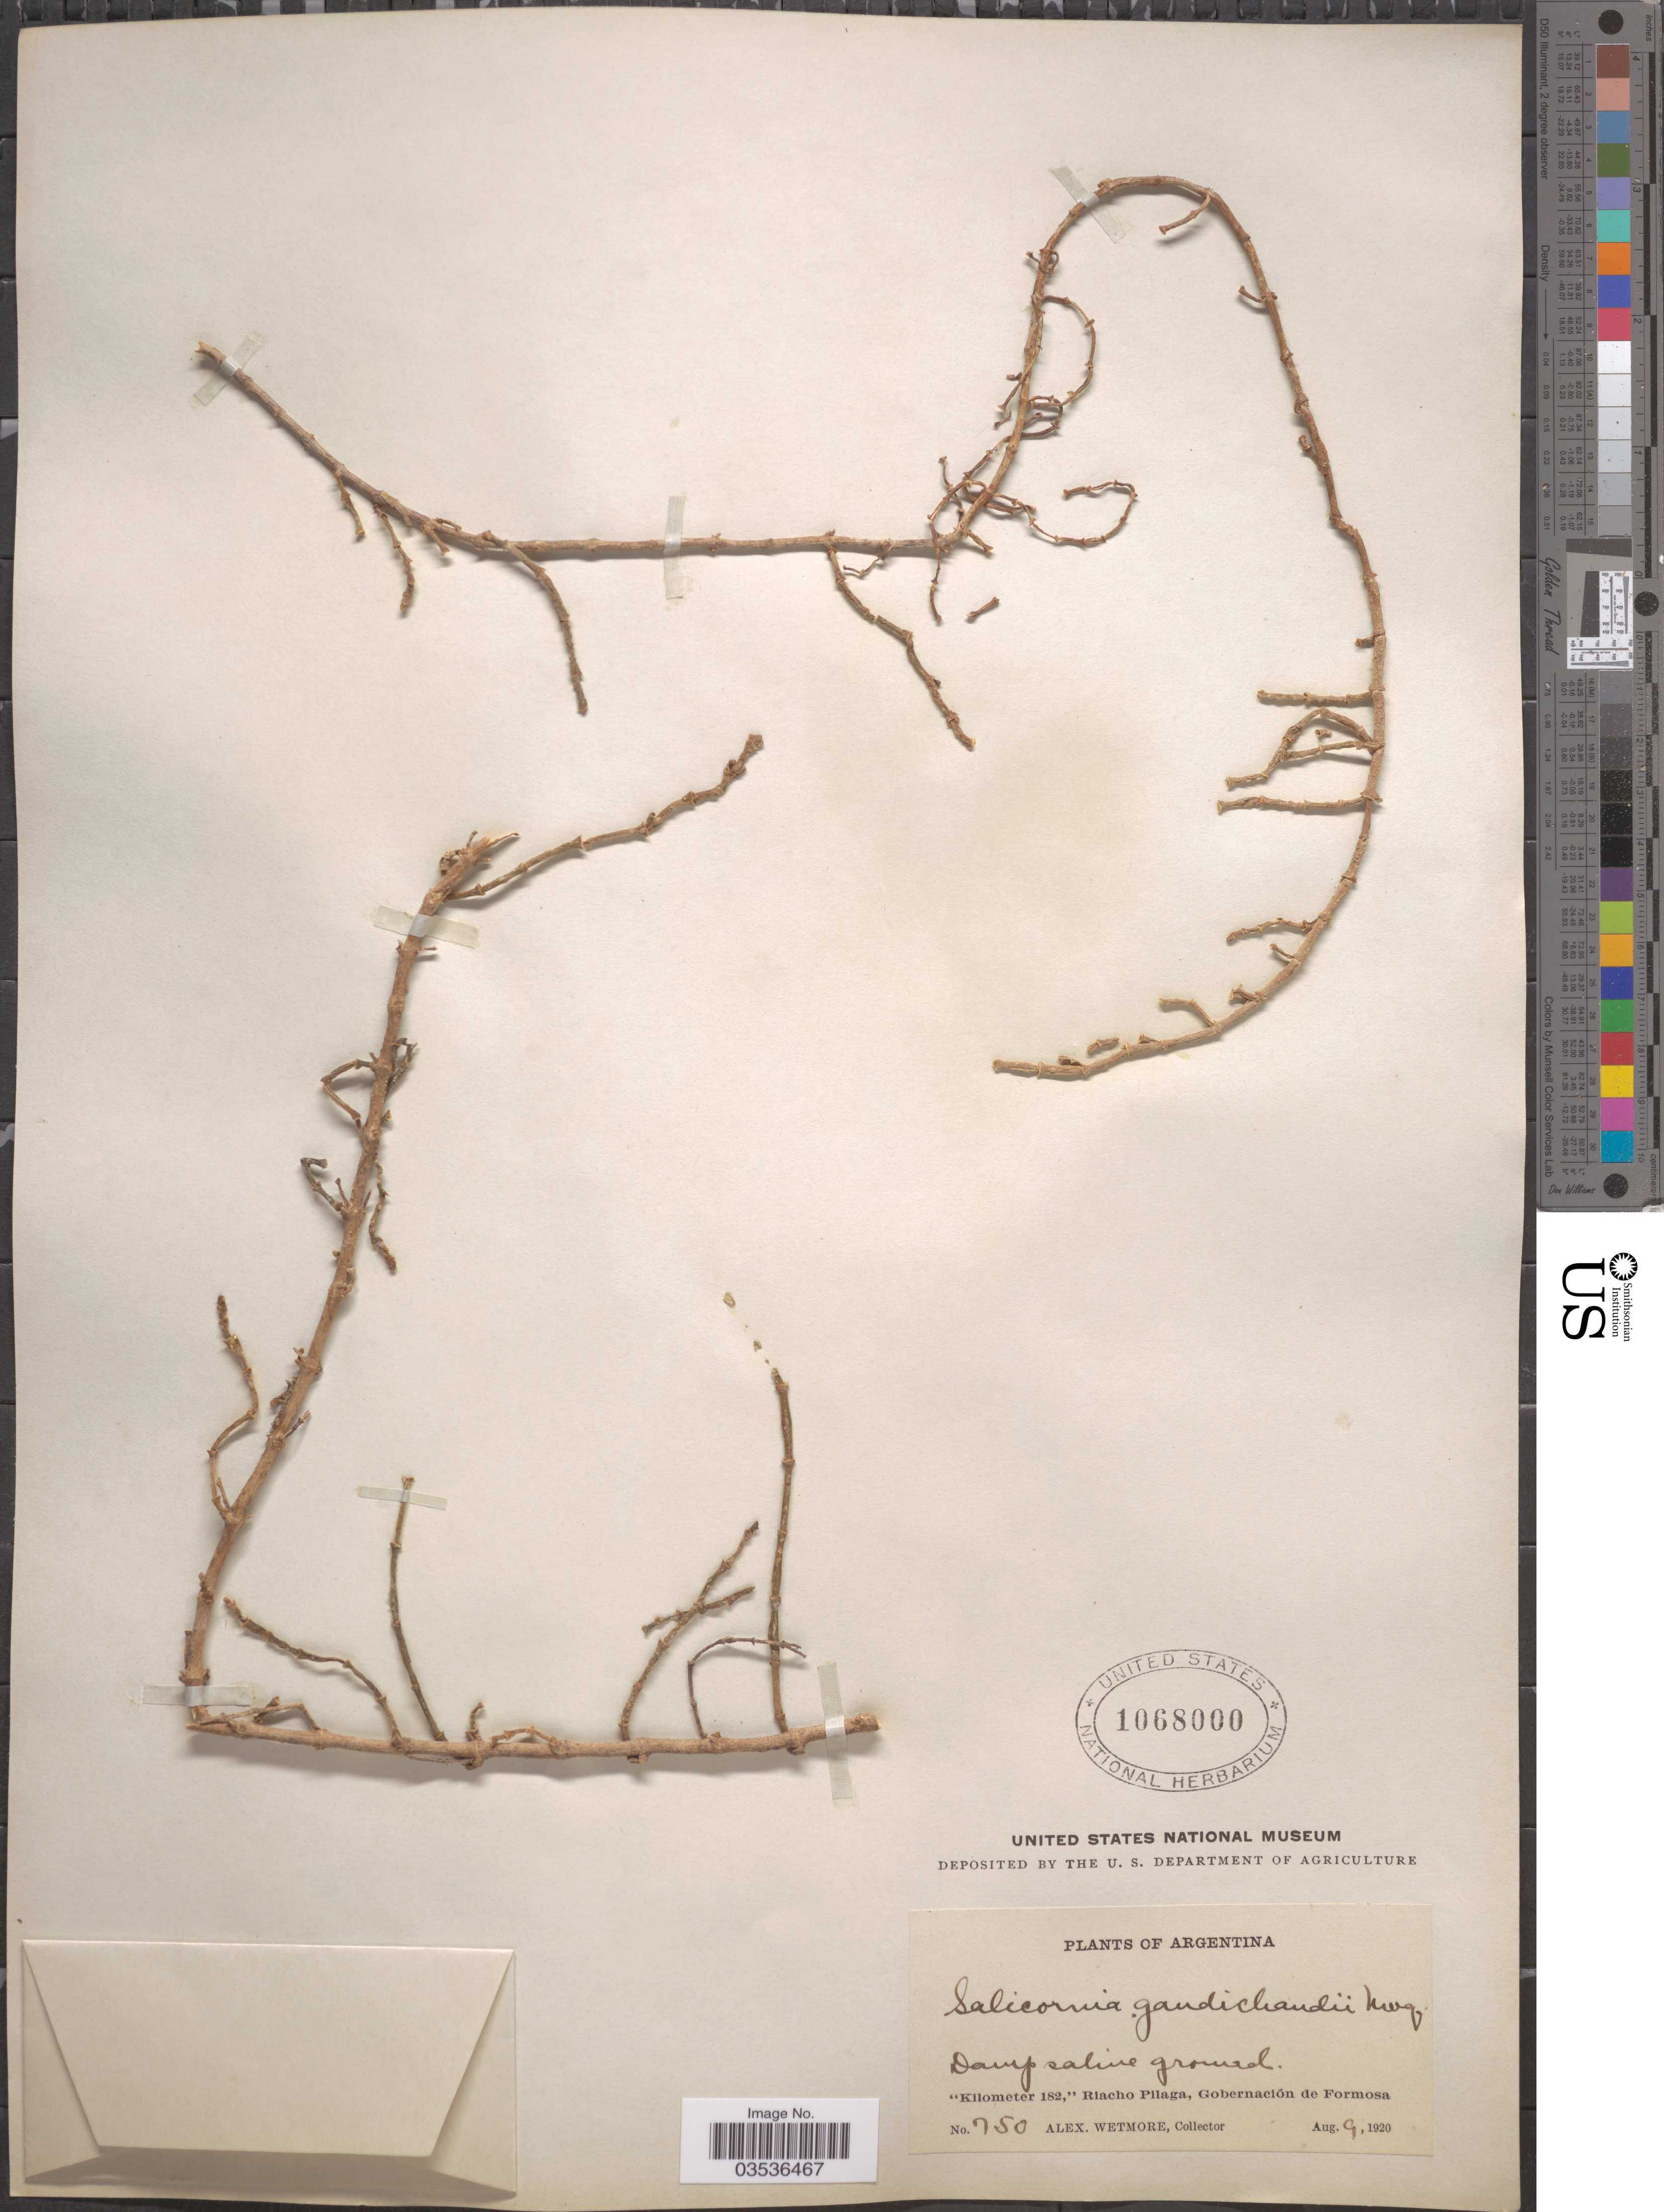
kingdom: Plantae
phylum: Tracheophyta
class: Magnoliopsida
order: Caryophyllales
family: Amaranthaceae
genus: Salicornia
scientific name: Salicornia virginica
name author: L.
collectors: A. Wetmore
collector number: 750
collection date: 1920-08-09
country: Argentina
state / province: Formosa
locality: Kilometer 182,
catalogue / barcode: US 1068000